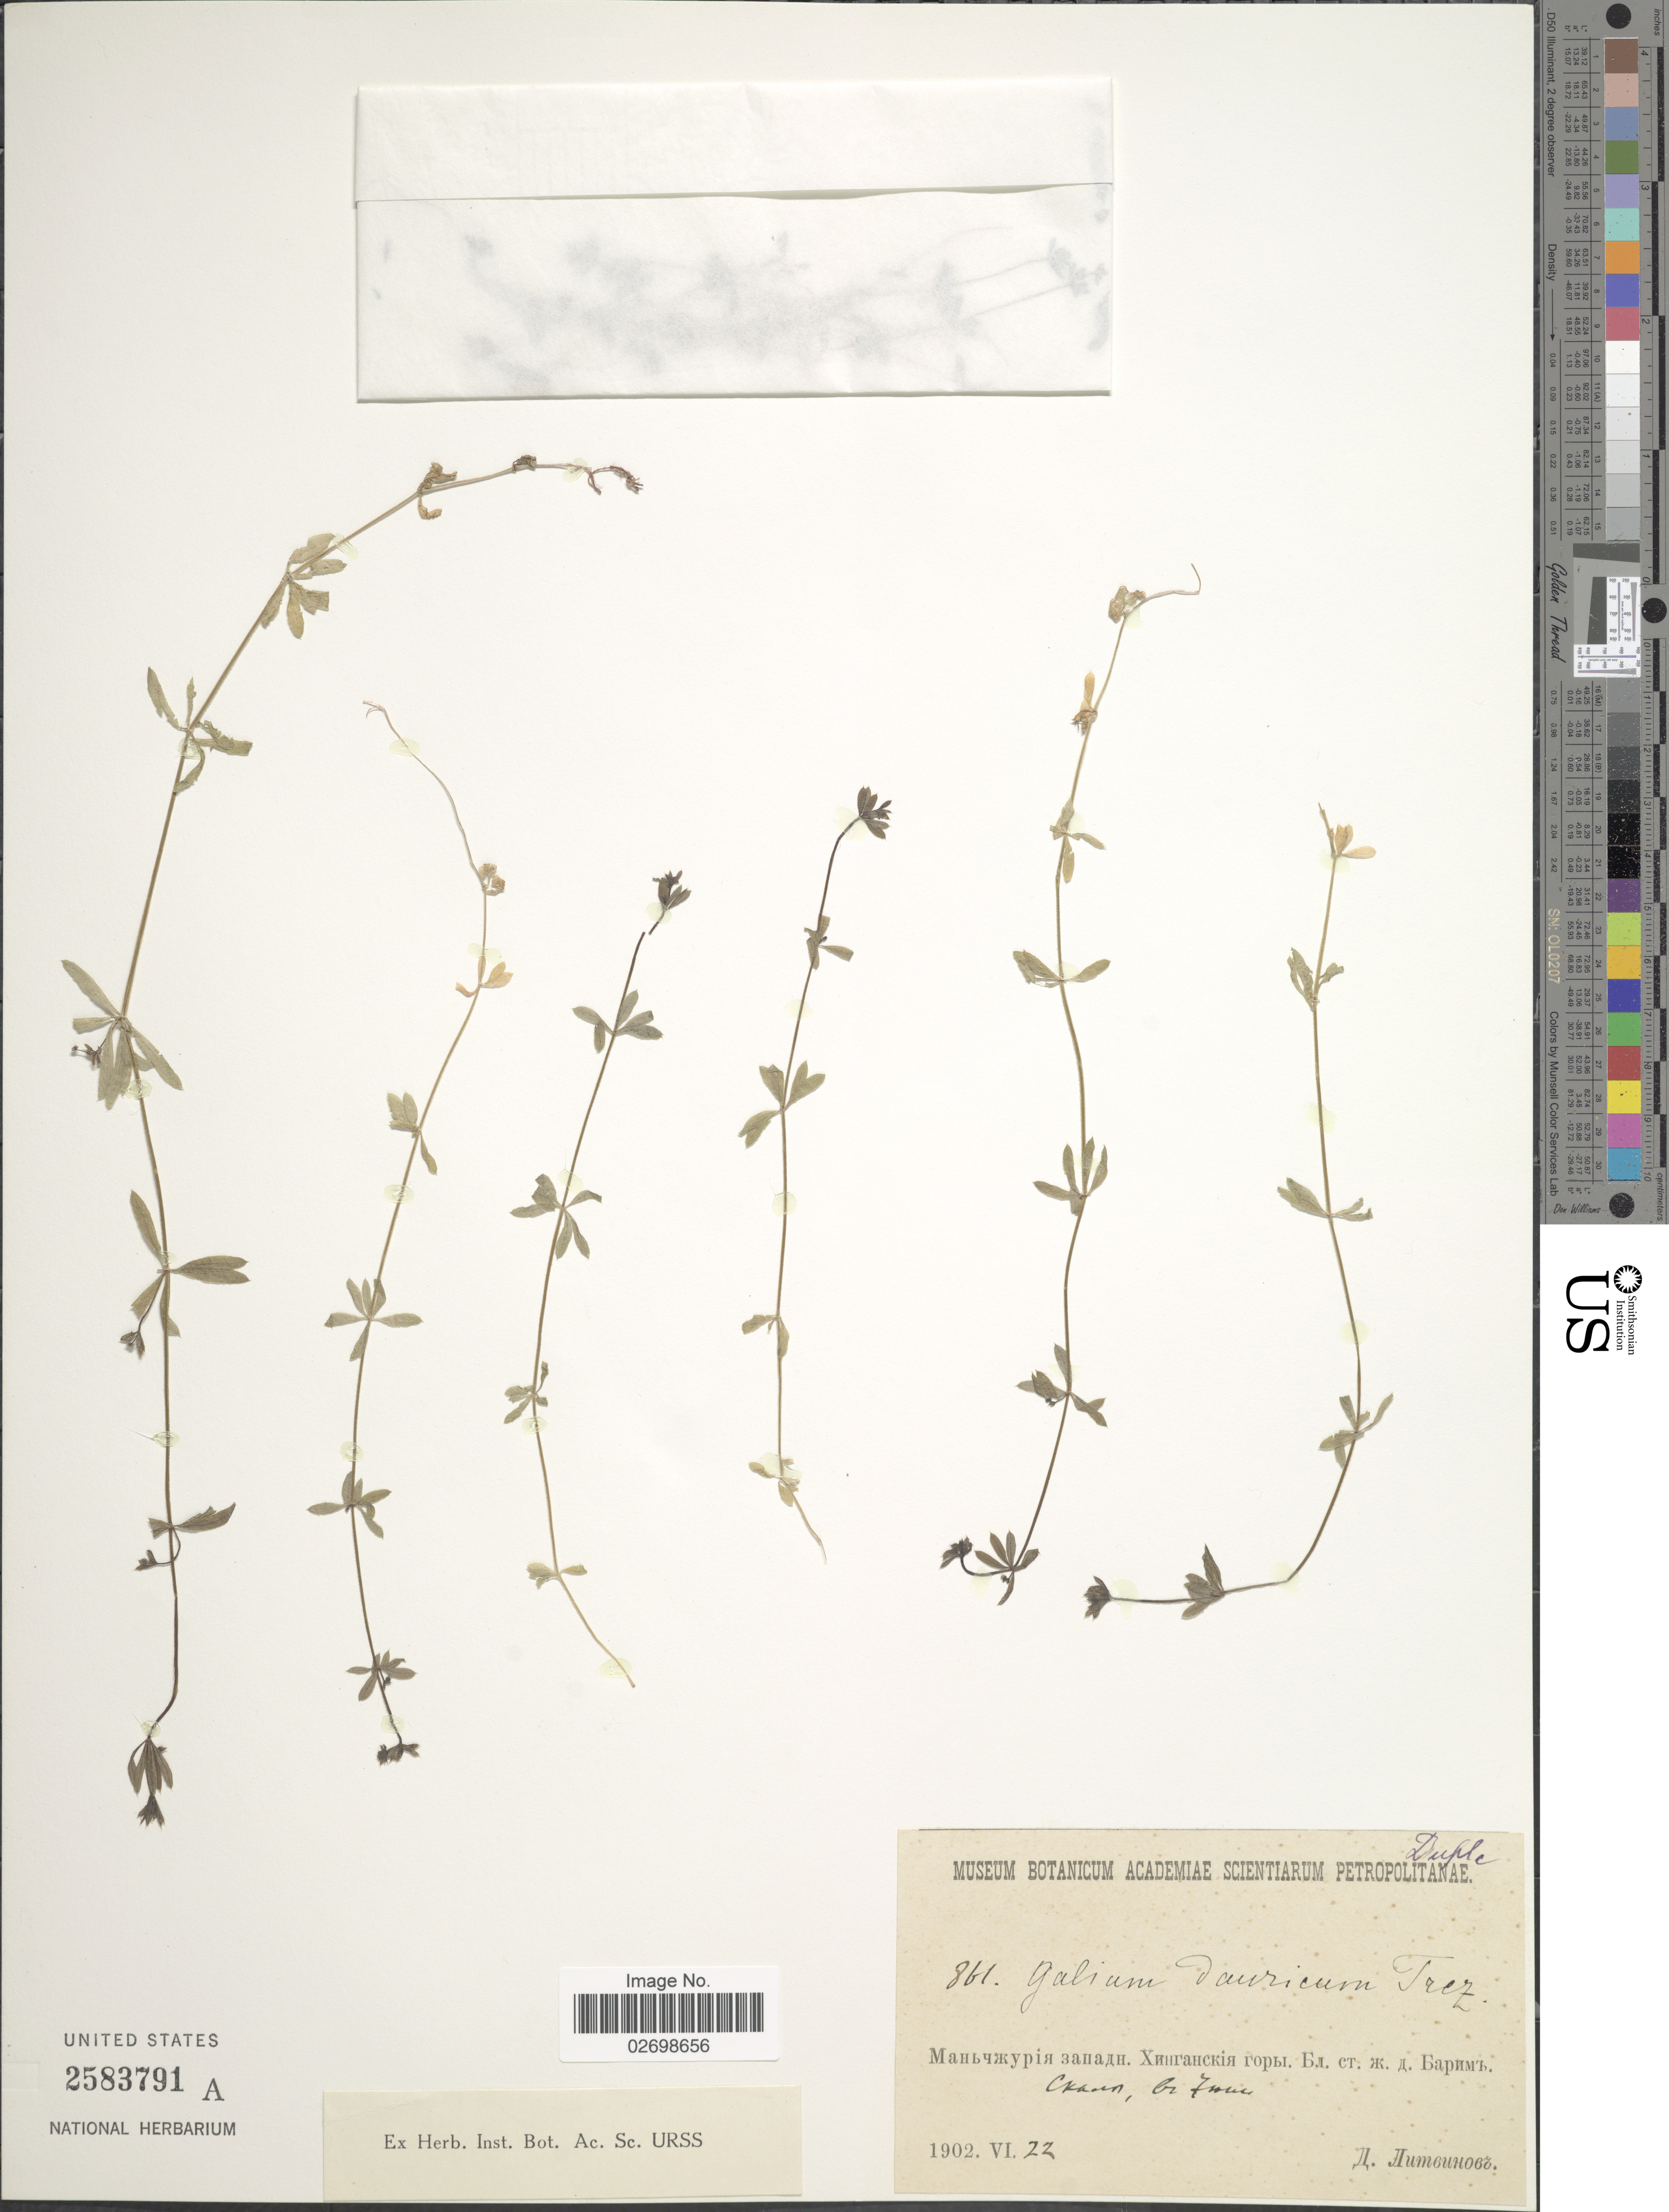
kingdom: Plantae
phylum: Tracheophyta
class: Magnoliopsida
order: Gentianales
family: Rubiaceae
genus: Galium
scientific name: Galium dahuricum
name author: Turcz. ex Ledeb.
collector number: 861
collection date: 1902-06-22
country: U.S.S.R.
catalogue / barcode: US 2583791A